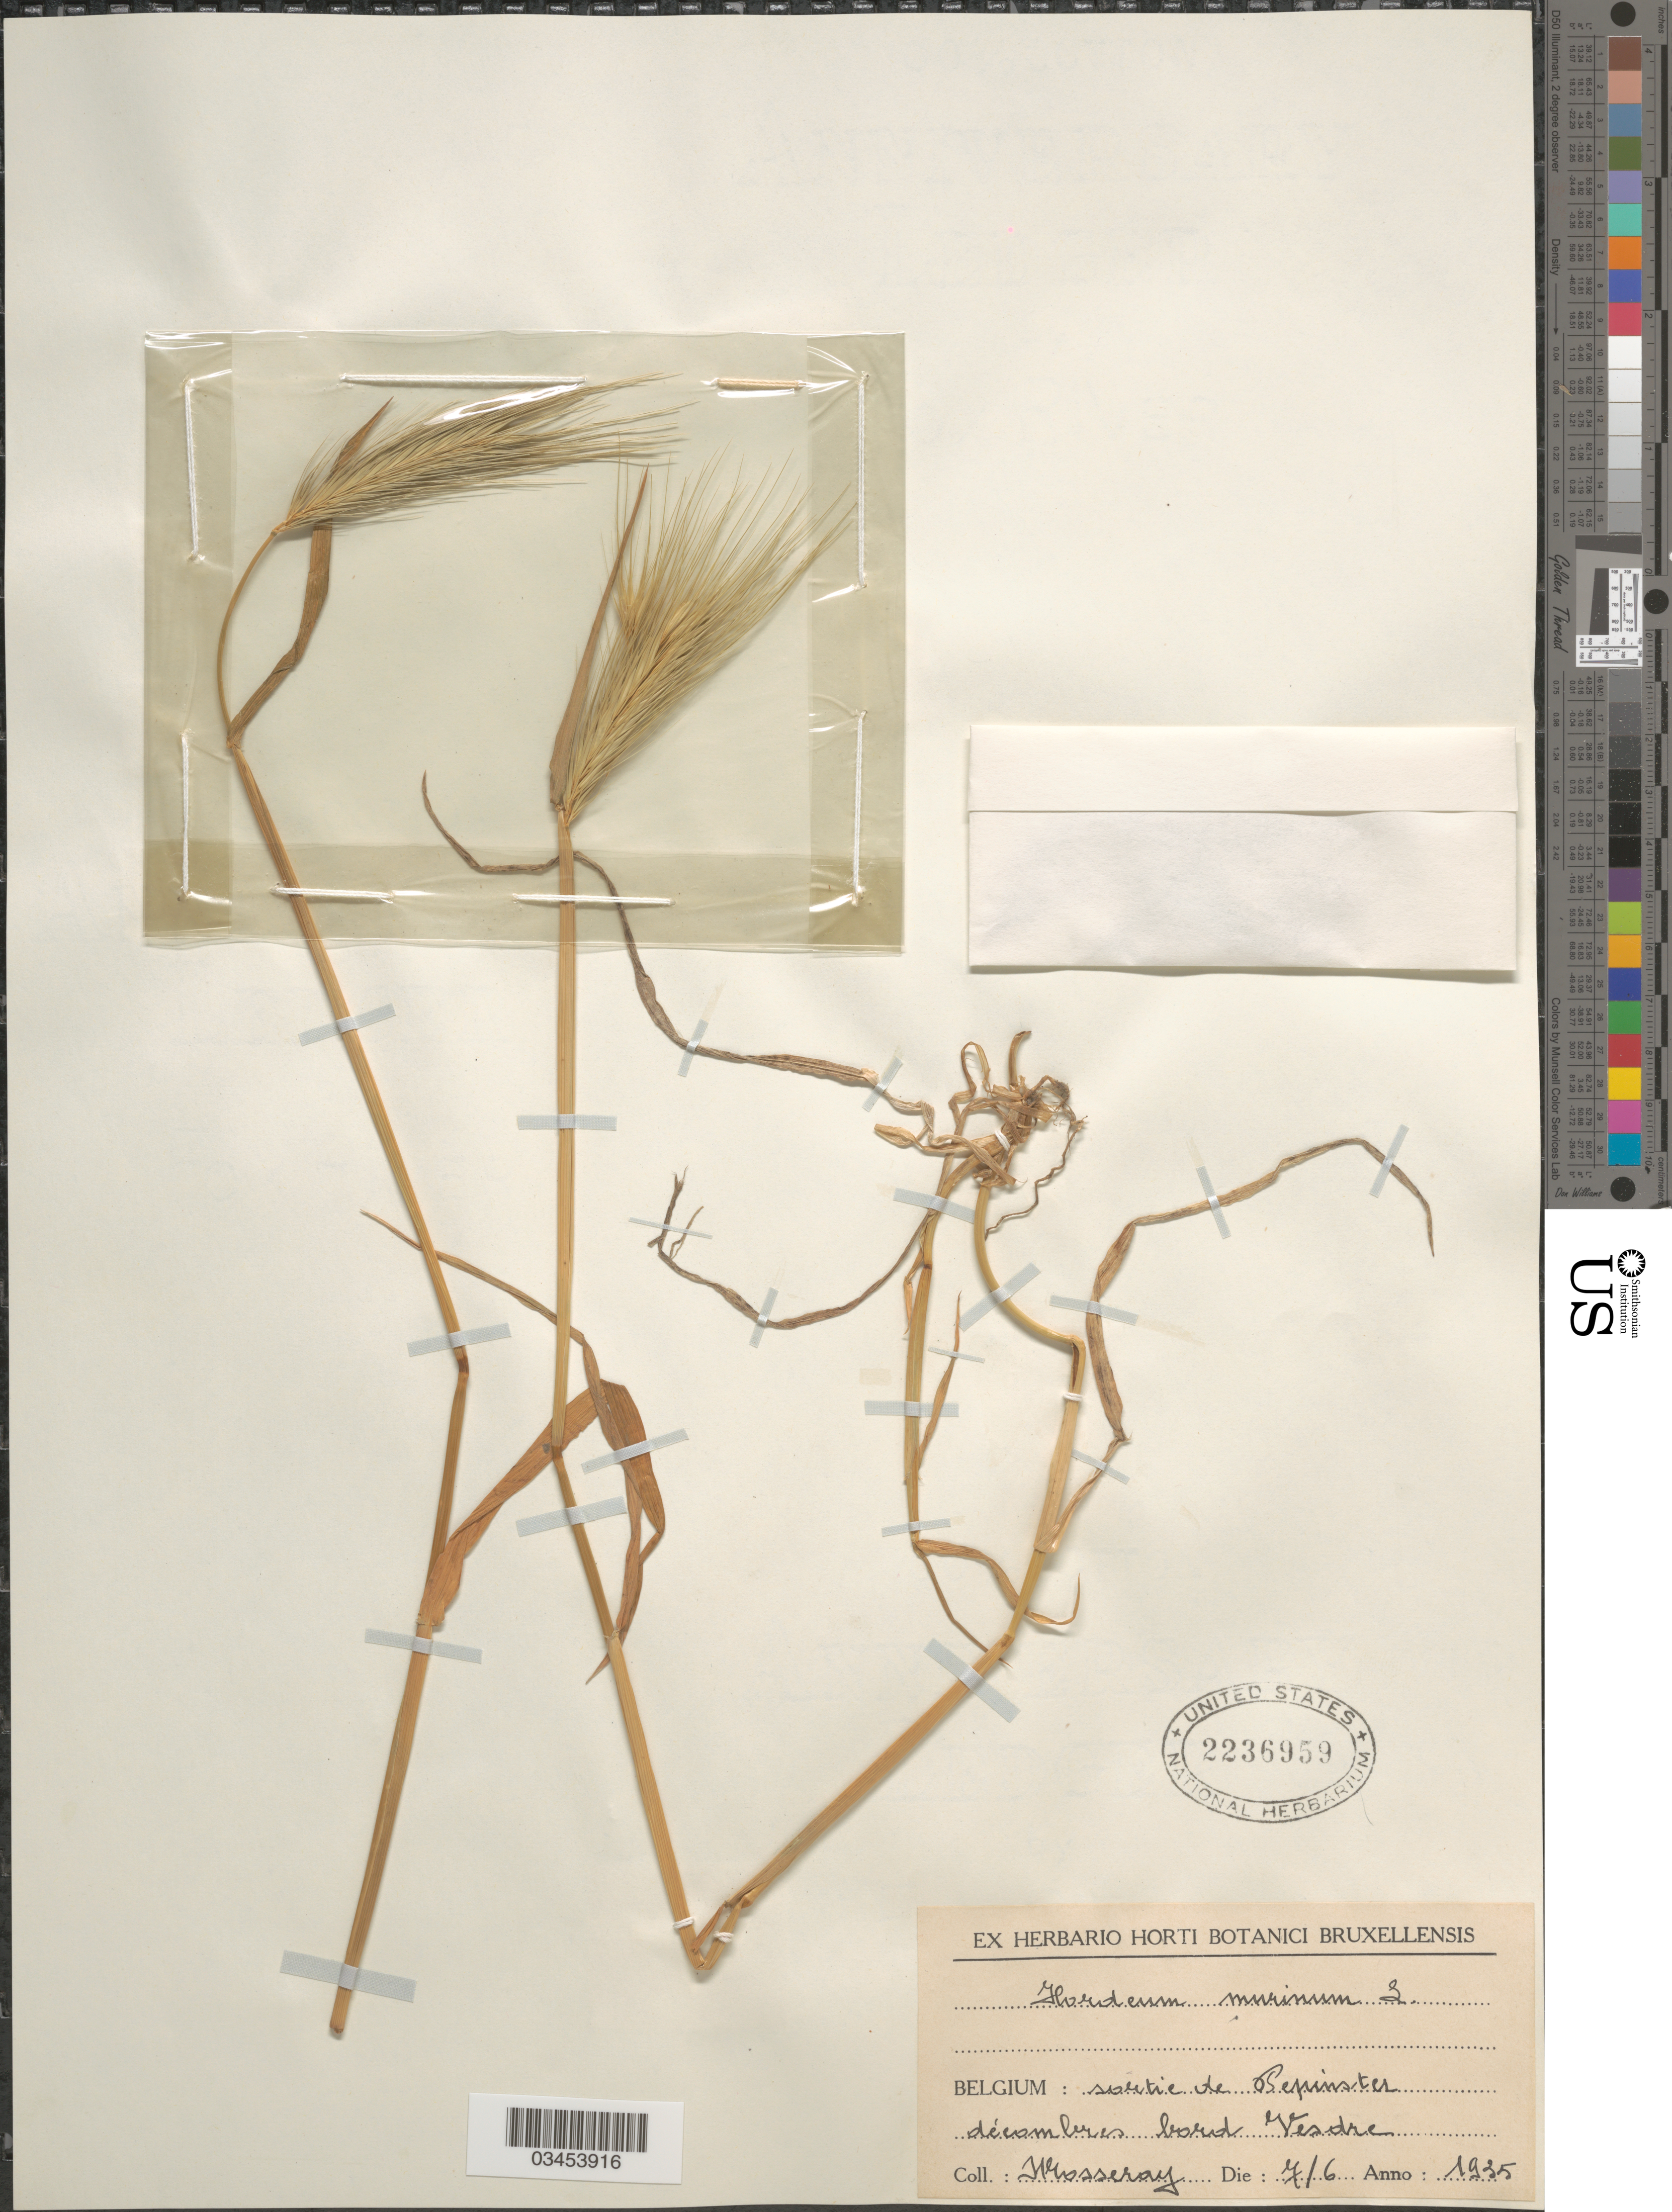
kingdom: Plantae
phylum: Tracheophyta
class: Liliopsida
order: Poales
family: Poaceae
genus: Hordeum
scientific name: Hordeum murinum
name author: L.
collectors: Mosseray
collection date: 1935-06-07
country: Belgium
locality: Sortie de Bernister décombres bord Vesdre.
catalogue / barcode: US 2236959